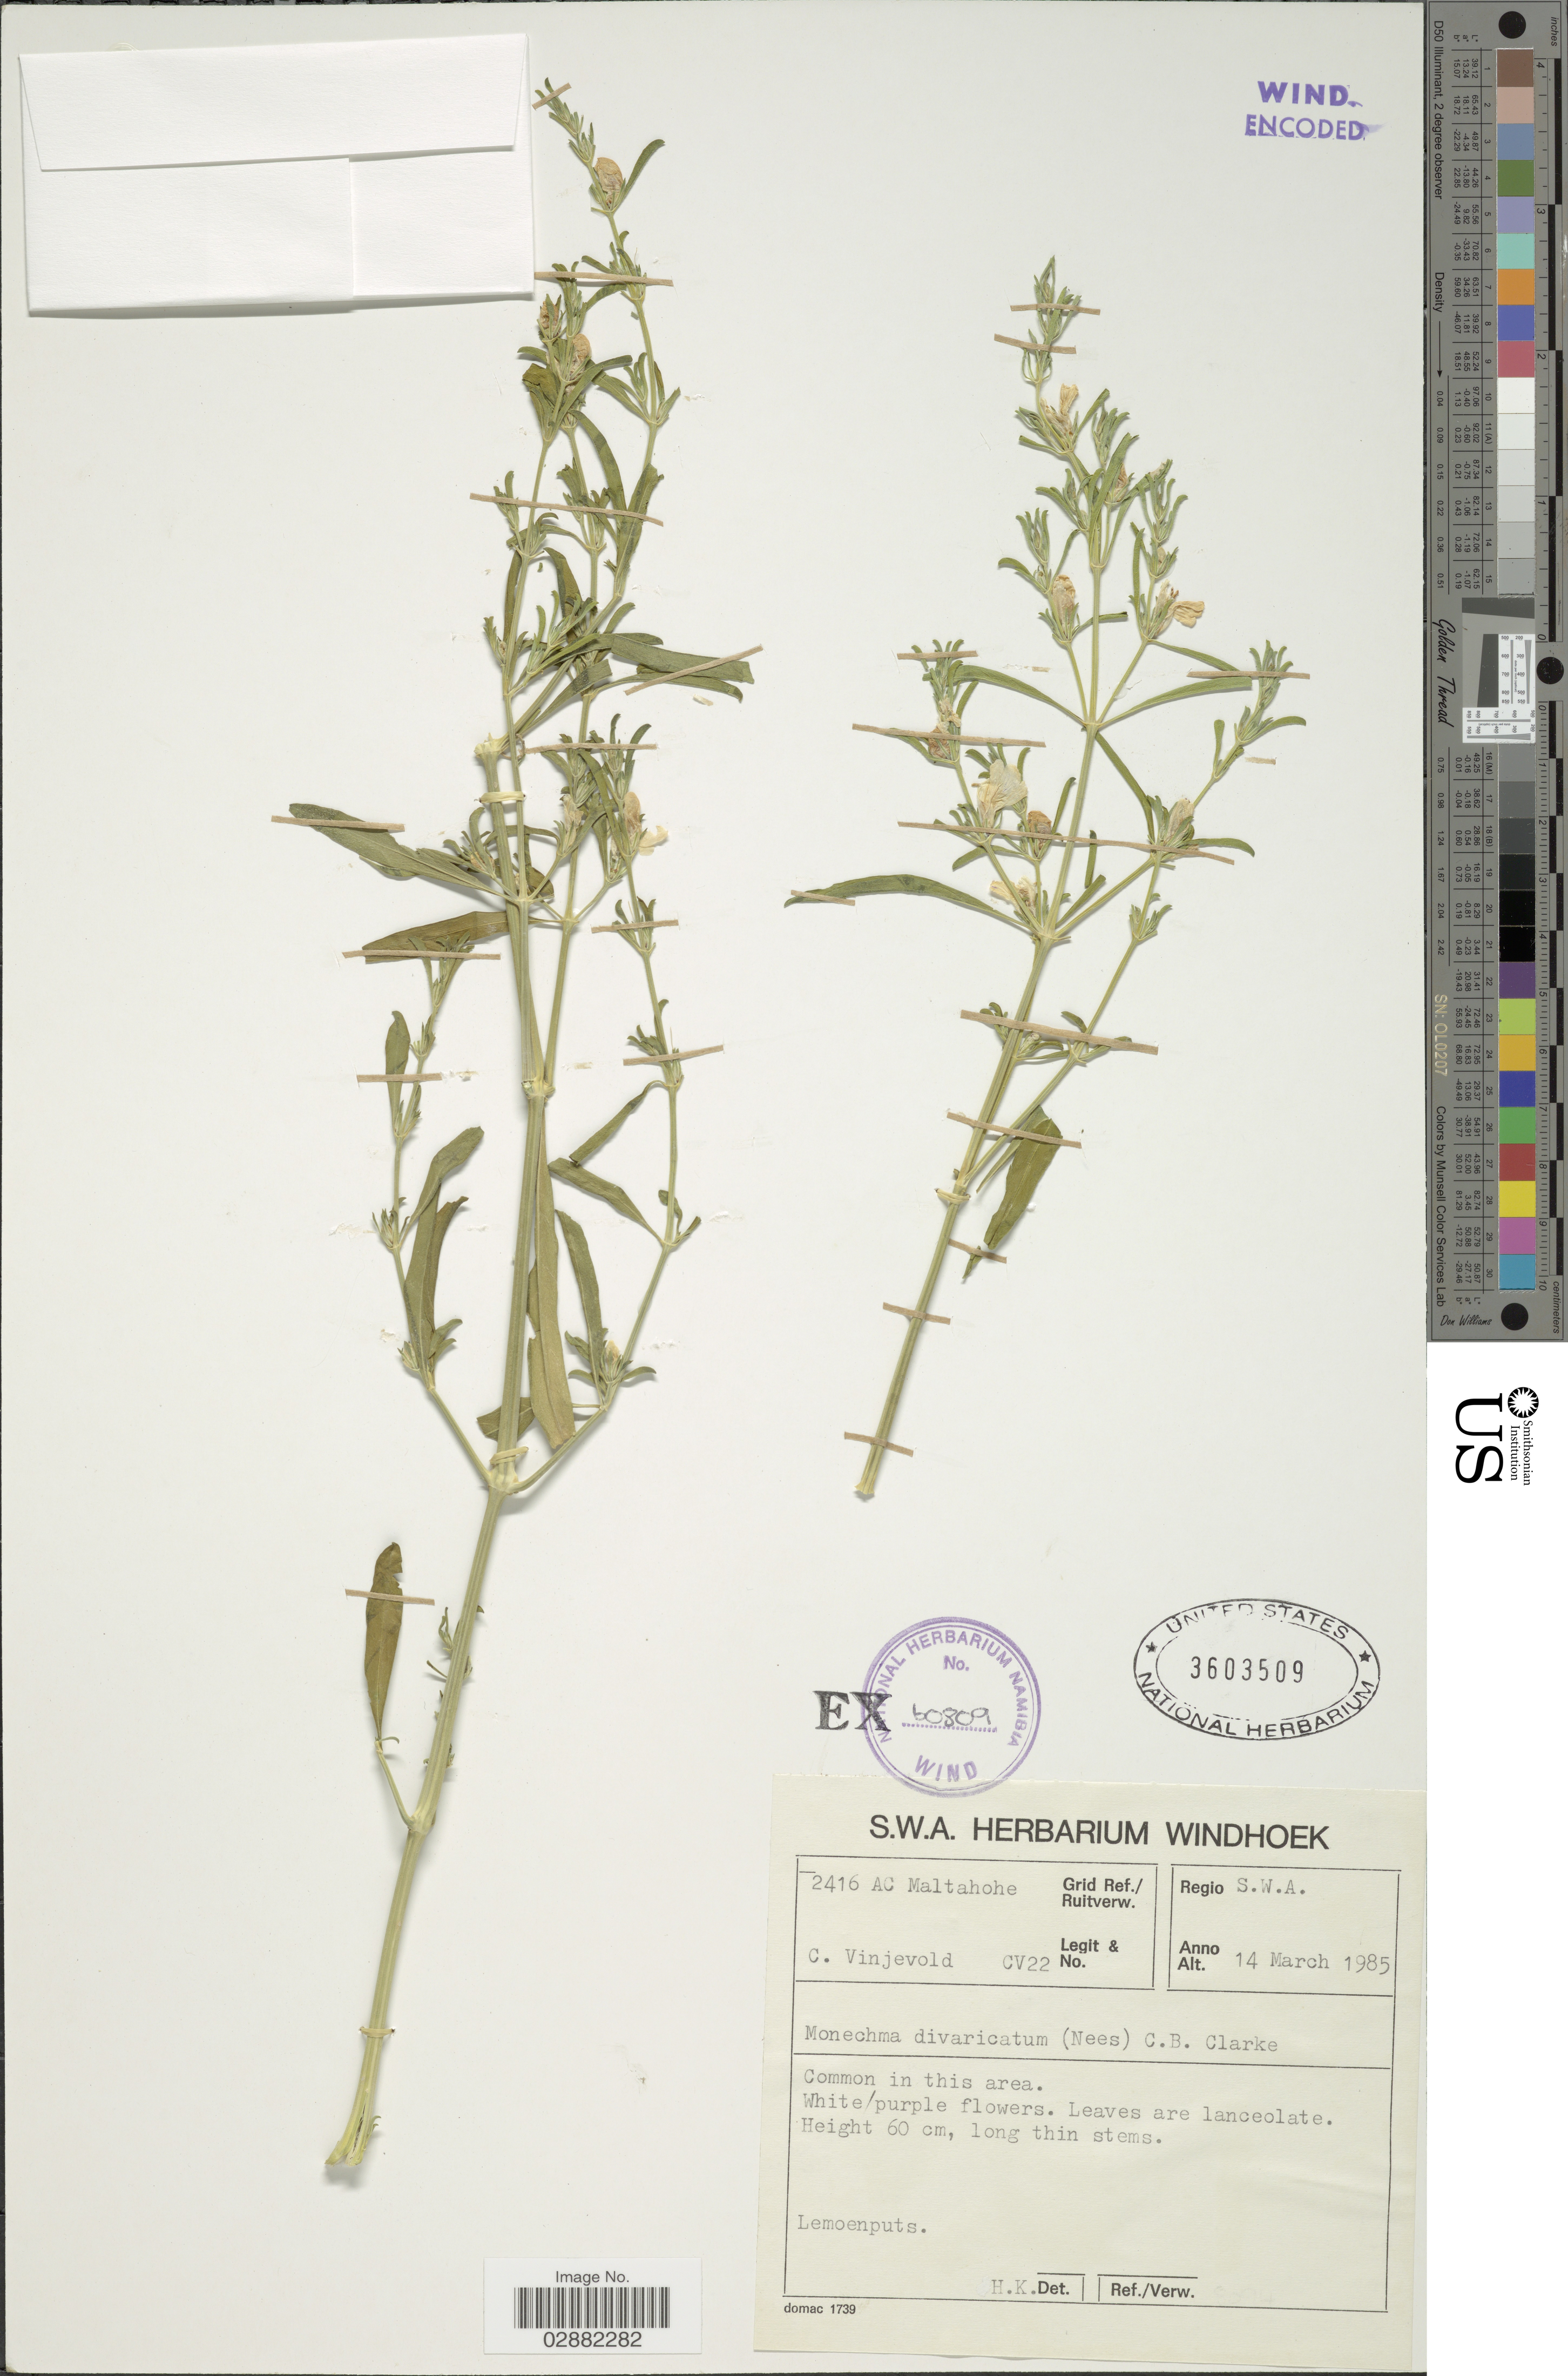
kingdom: Plantae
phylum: Tracheophyta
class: Magnoliopsida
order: Lamiales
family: Acanthaceae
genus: Justicia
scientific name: Justicia divaricata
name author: Willd. ex Nees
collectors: C. Vinjevold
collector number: CV22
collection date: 1985-03-14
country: Namibia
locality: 2416 AC Maltahohe Grid Ref./ Ruitverw. Regio S. W. A.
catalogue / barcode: US 3603509